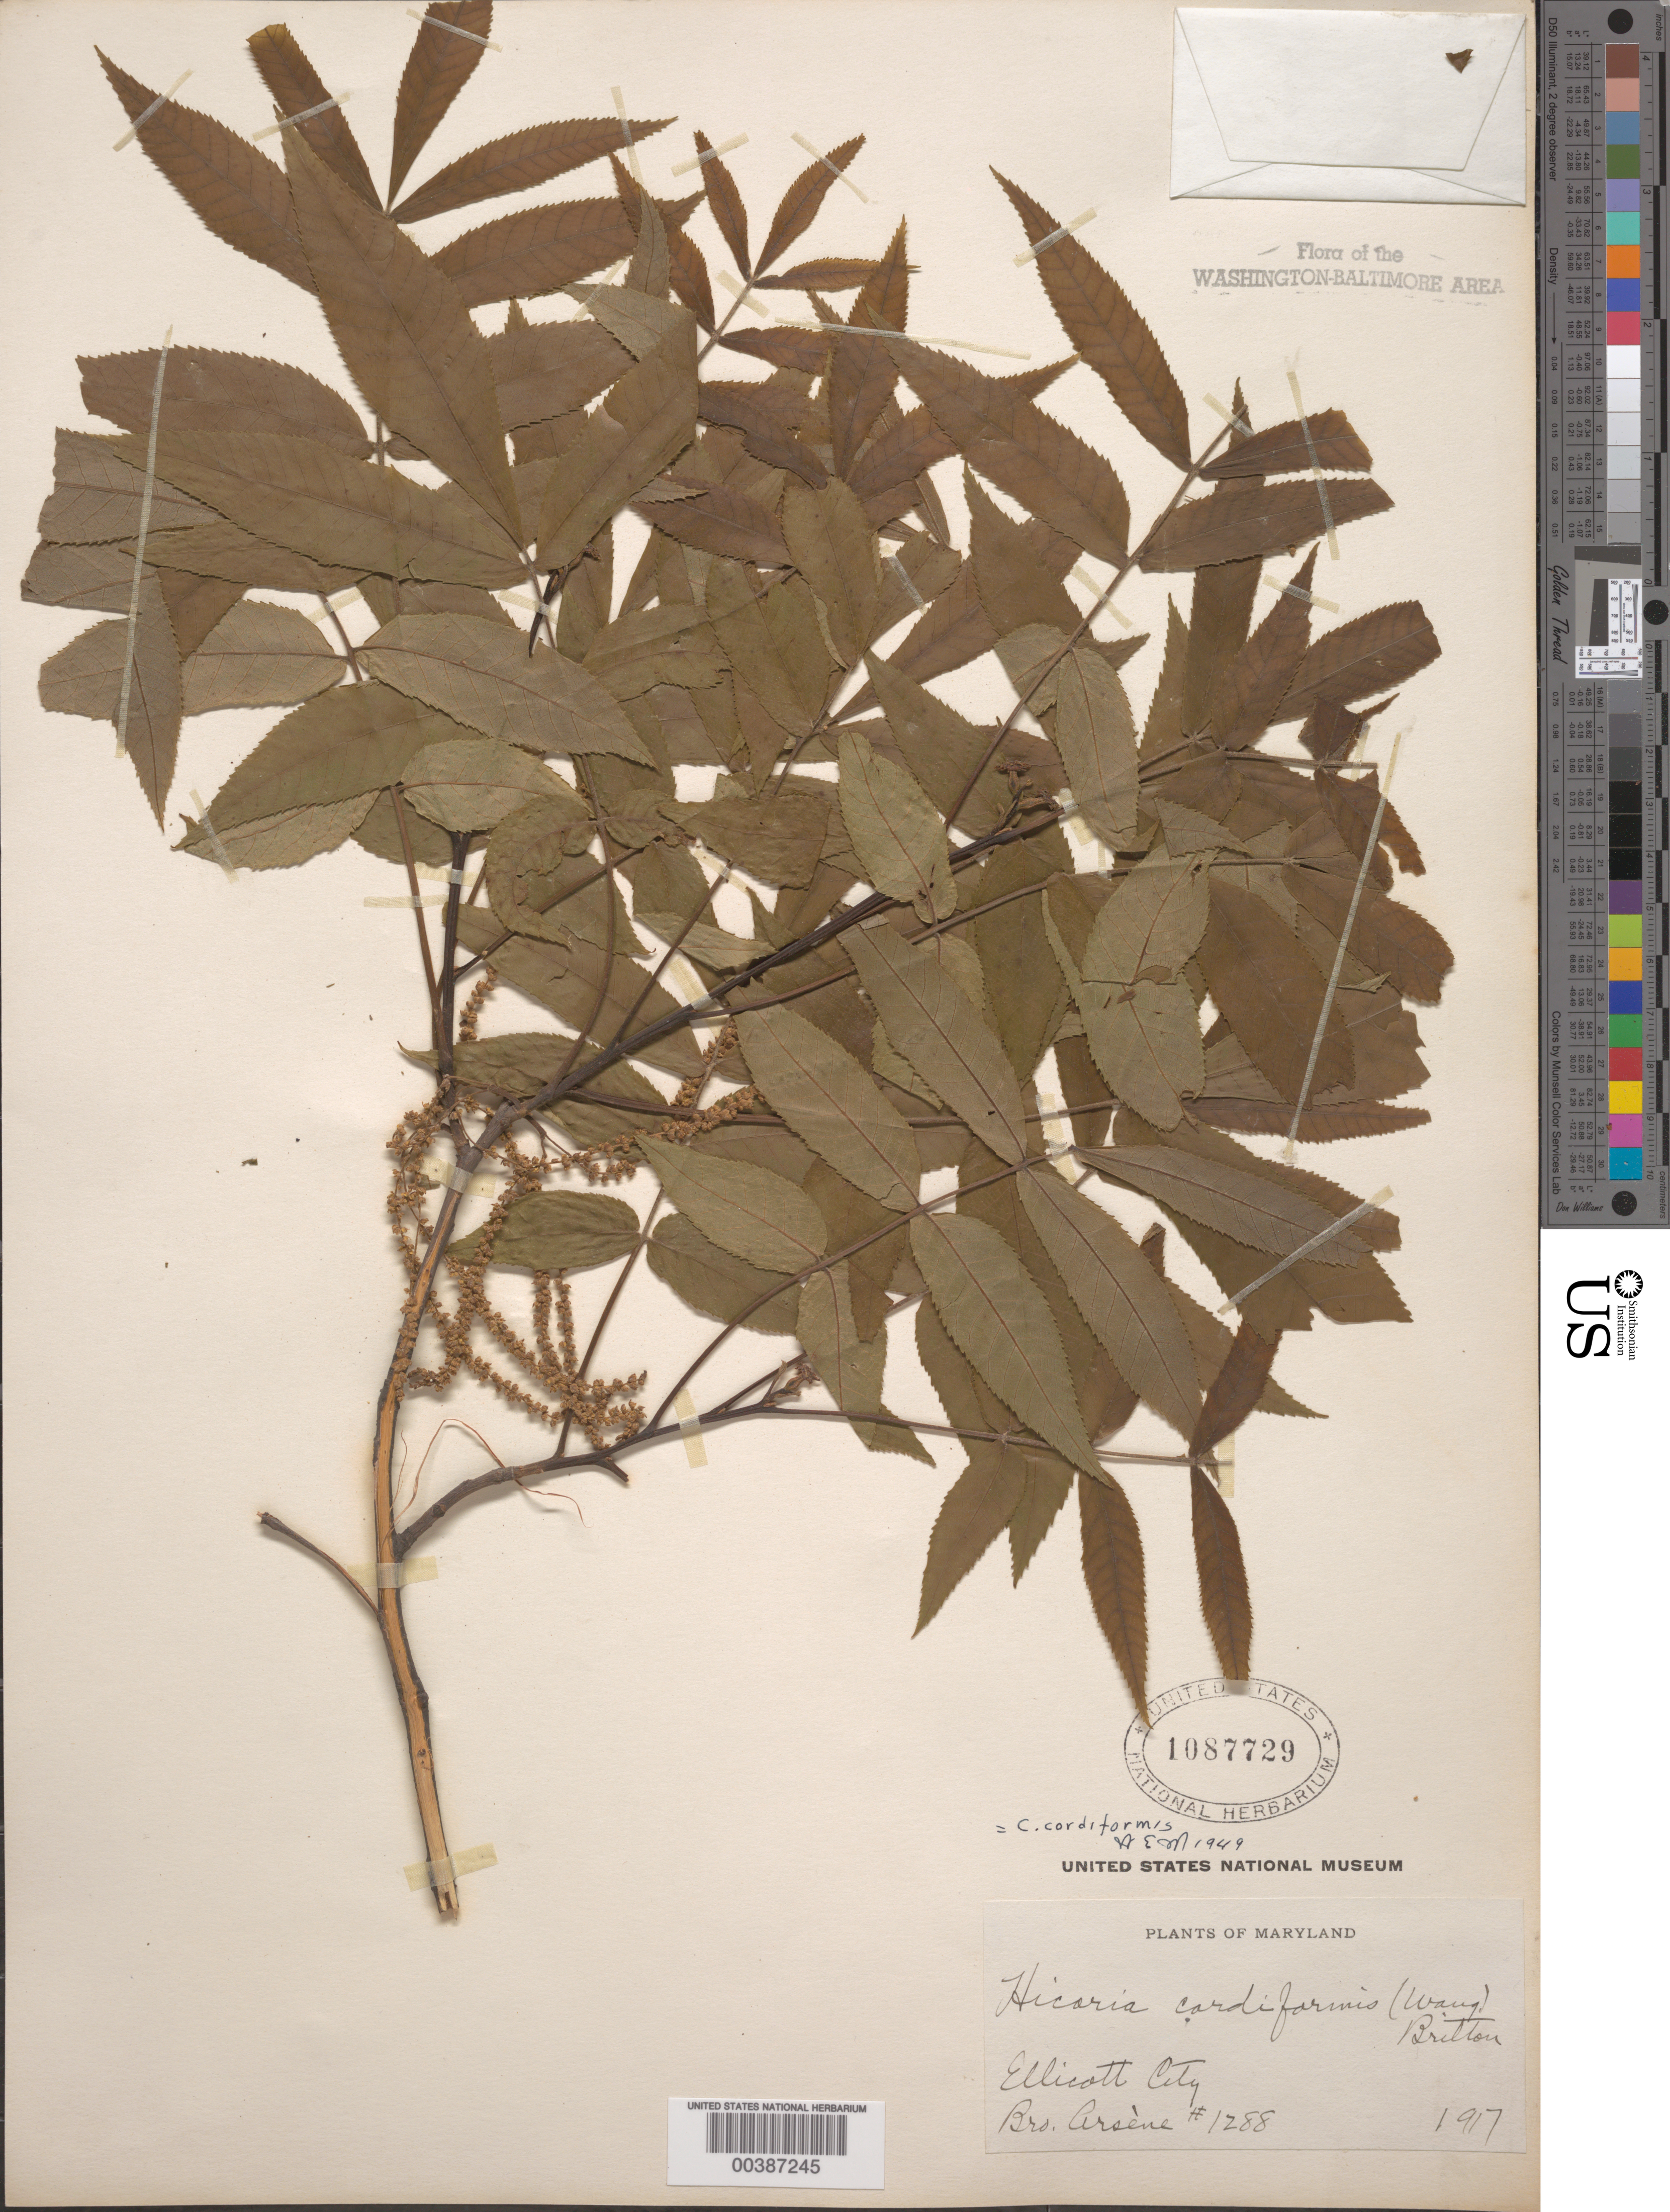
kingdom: Plantae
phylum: Tracheophyta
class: Magnoliopsida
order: Fagales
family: Juglandaceae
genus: Carya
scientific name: Carya cordiformis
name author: (Wangenh.) K. Koch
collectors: Bro. G. Arsène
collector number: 1288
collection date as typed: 1917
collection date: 1917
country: United States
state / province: Maryland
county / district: Howard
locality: Ellicott City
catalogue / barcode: US 1087729